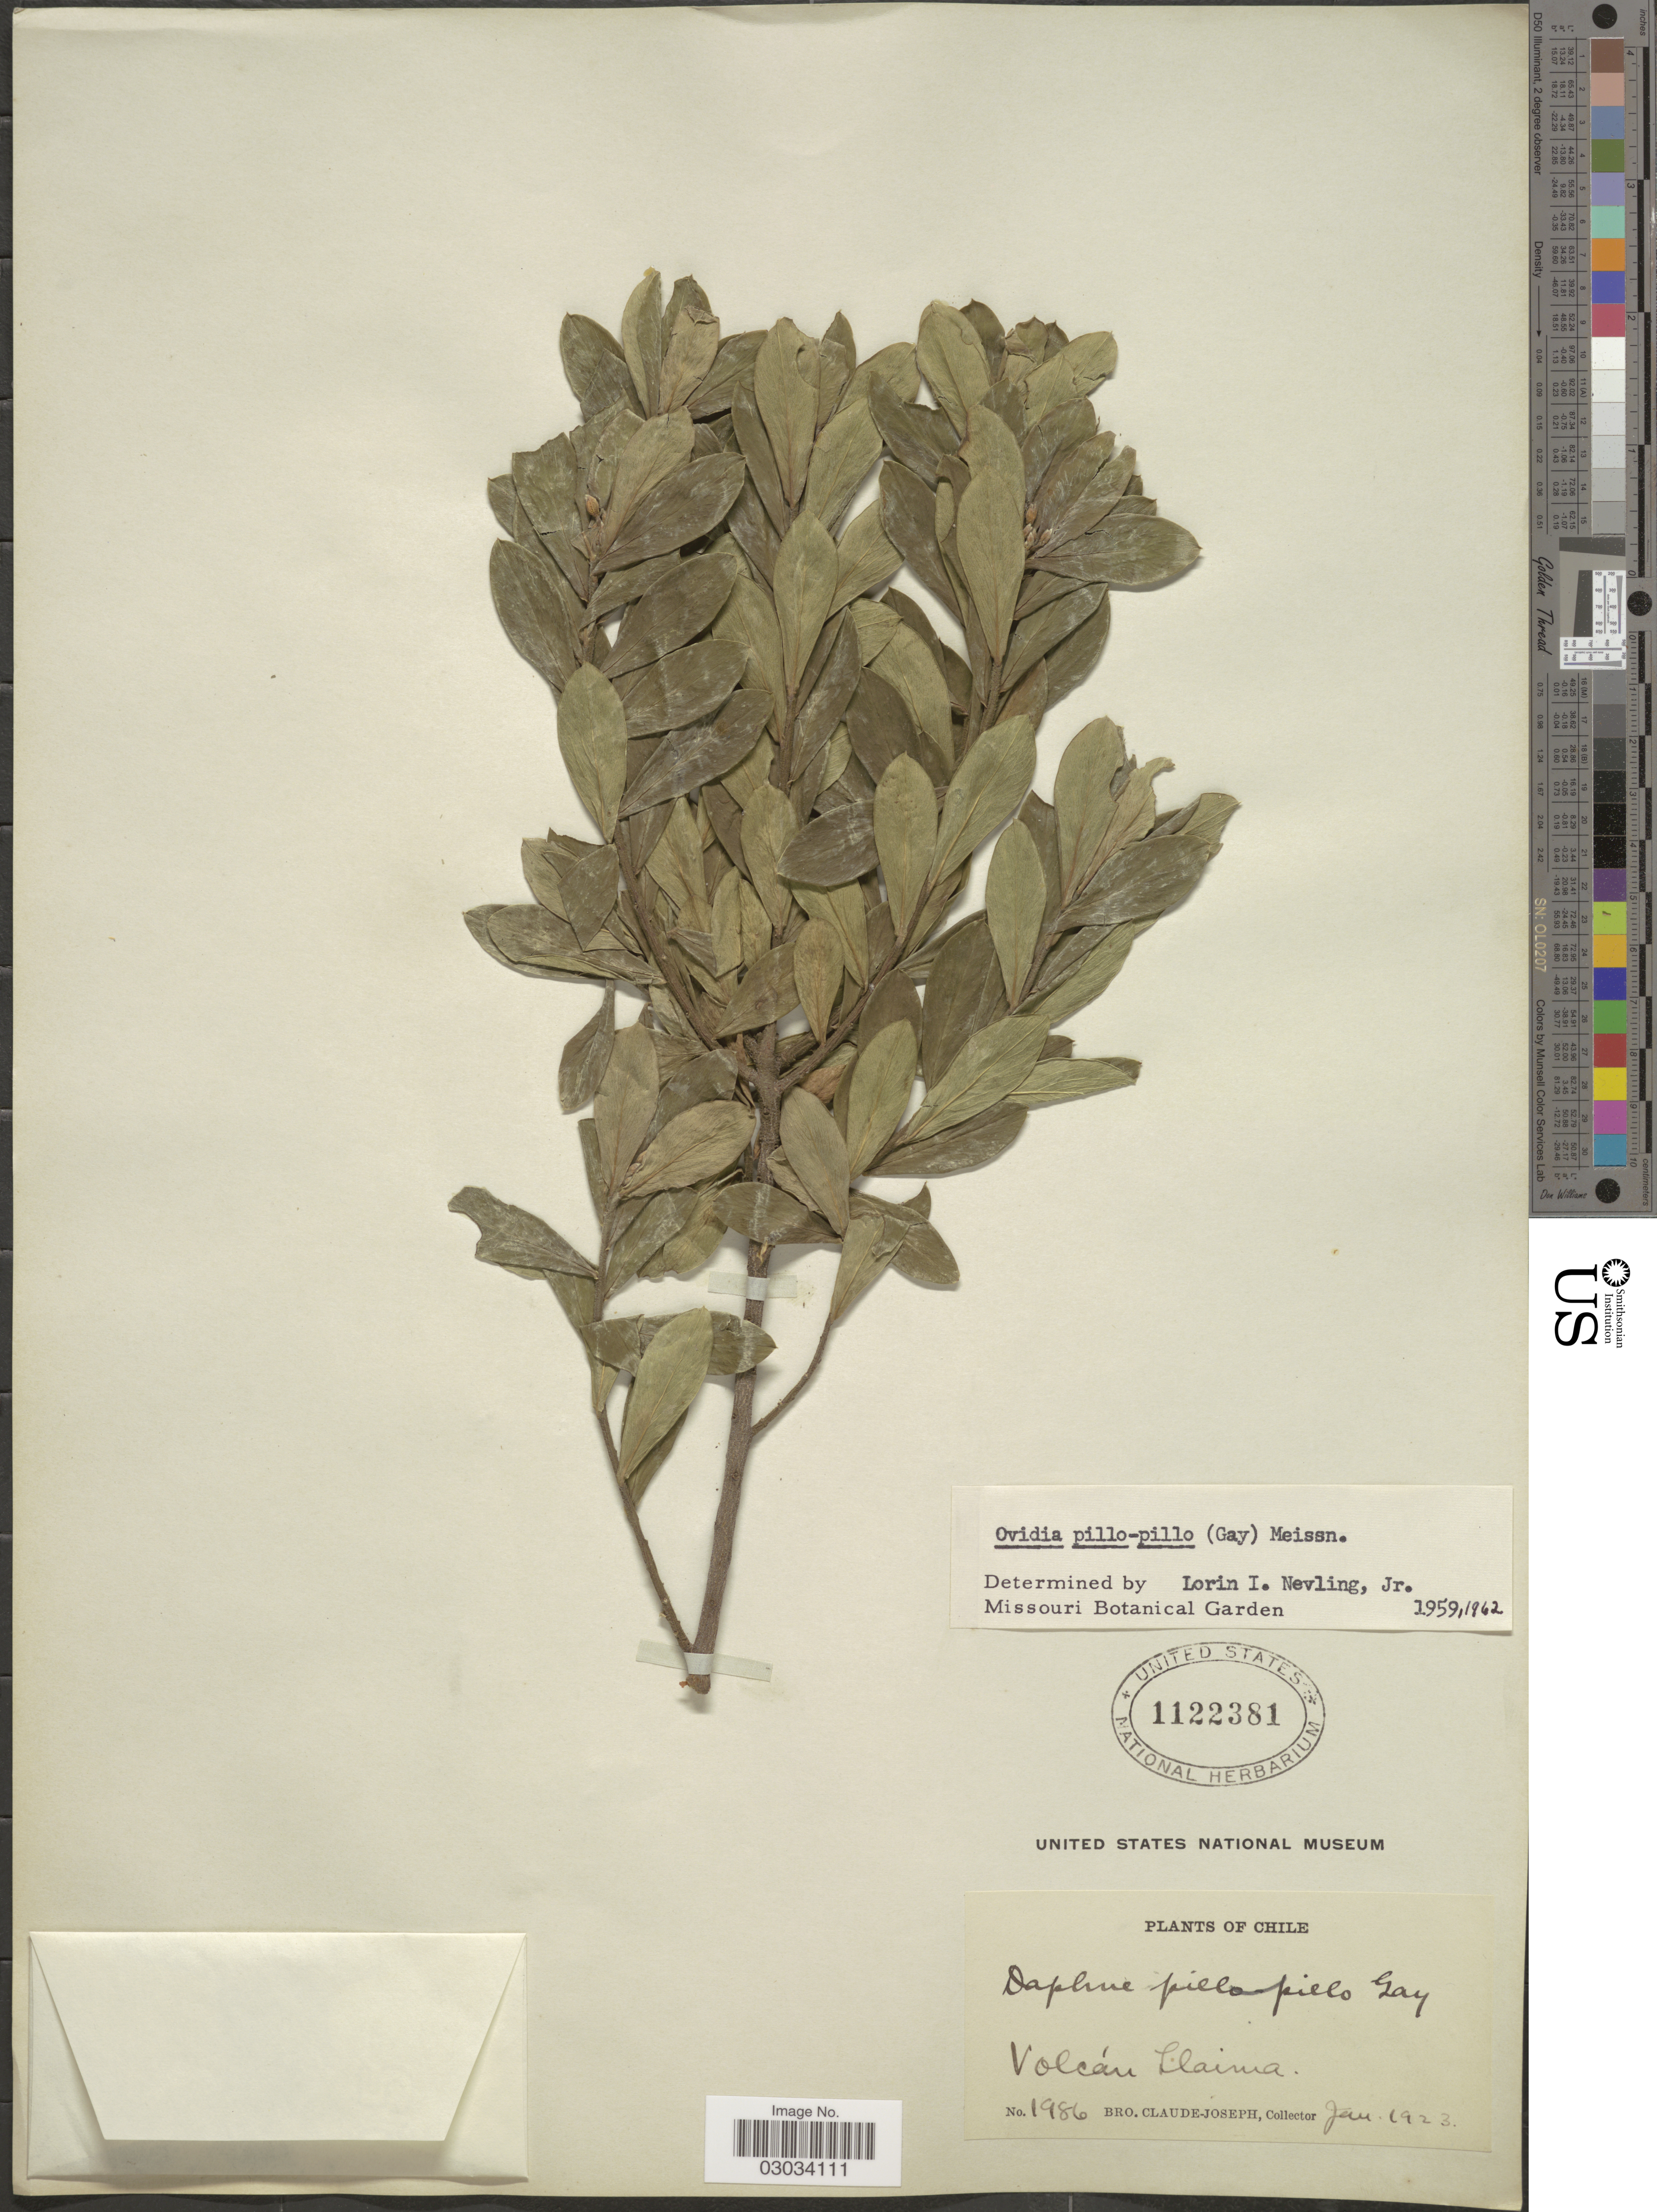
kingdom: Plantae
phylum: Tracheophyta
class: Magnoliopsida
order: Malvales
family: Thymelaeaceae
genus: Ovidia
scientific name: Ovidia pillopillo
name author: (Gay) Meisn.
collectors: Bro. Claude-Joseph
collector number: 1986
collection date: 1923-01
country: Chile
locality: Volcán Llaima.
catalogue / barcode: US 1122381